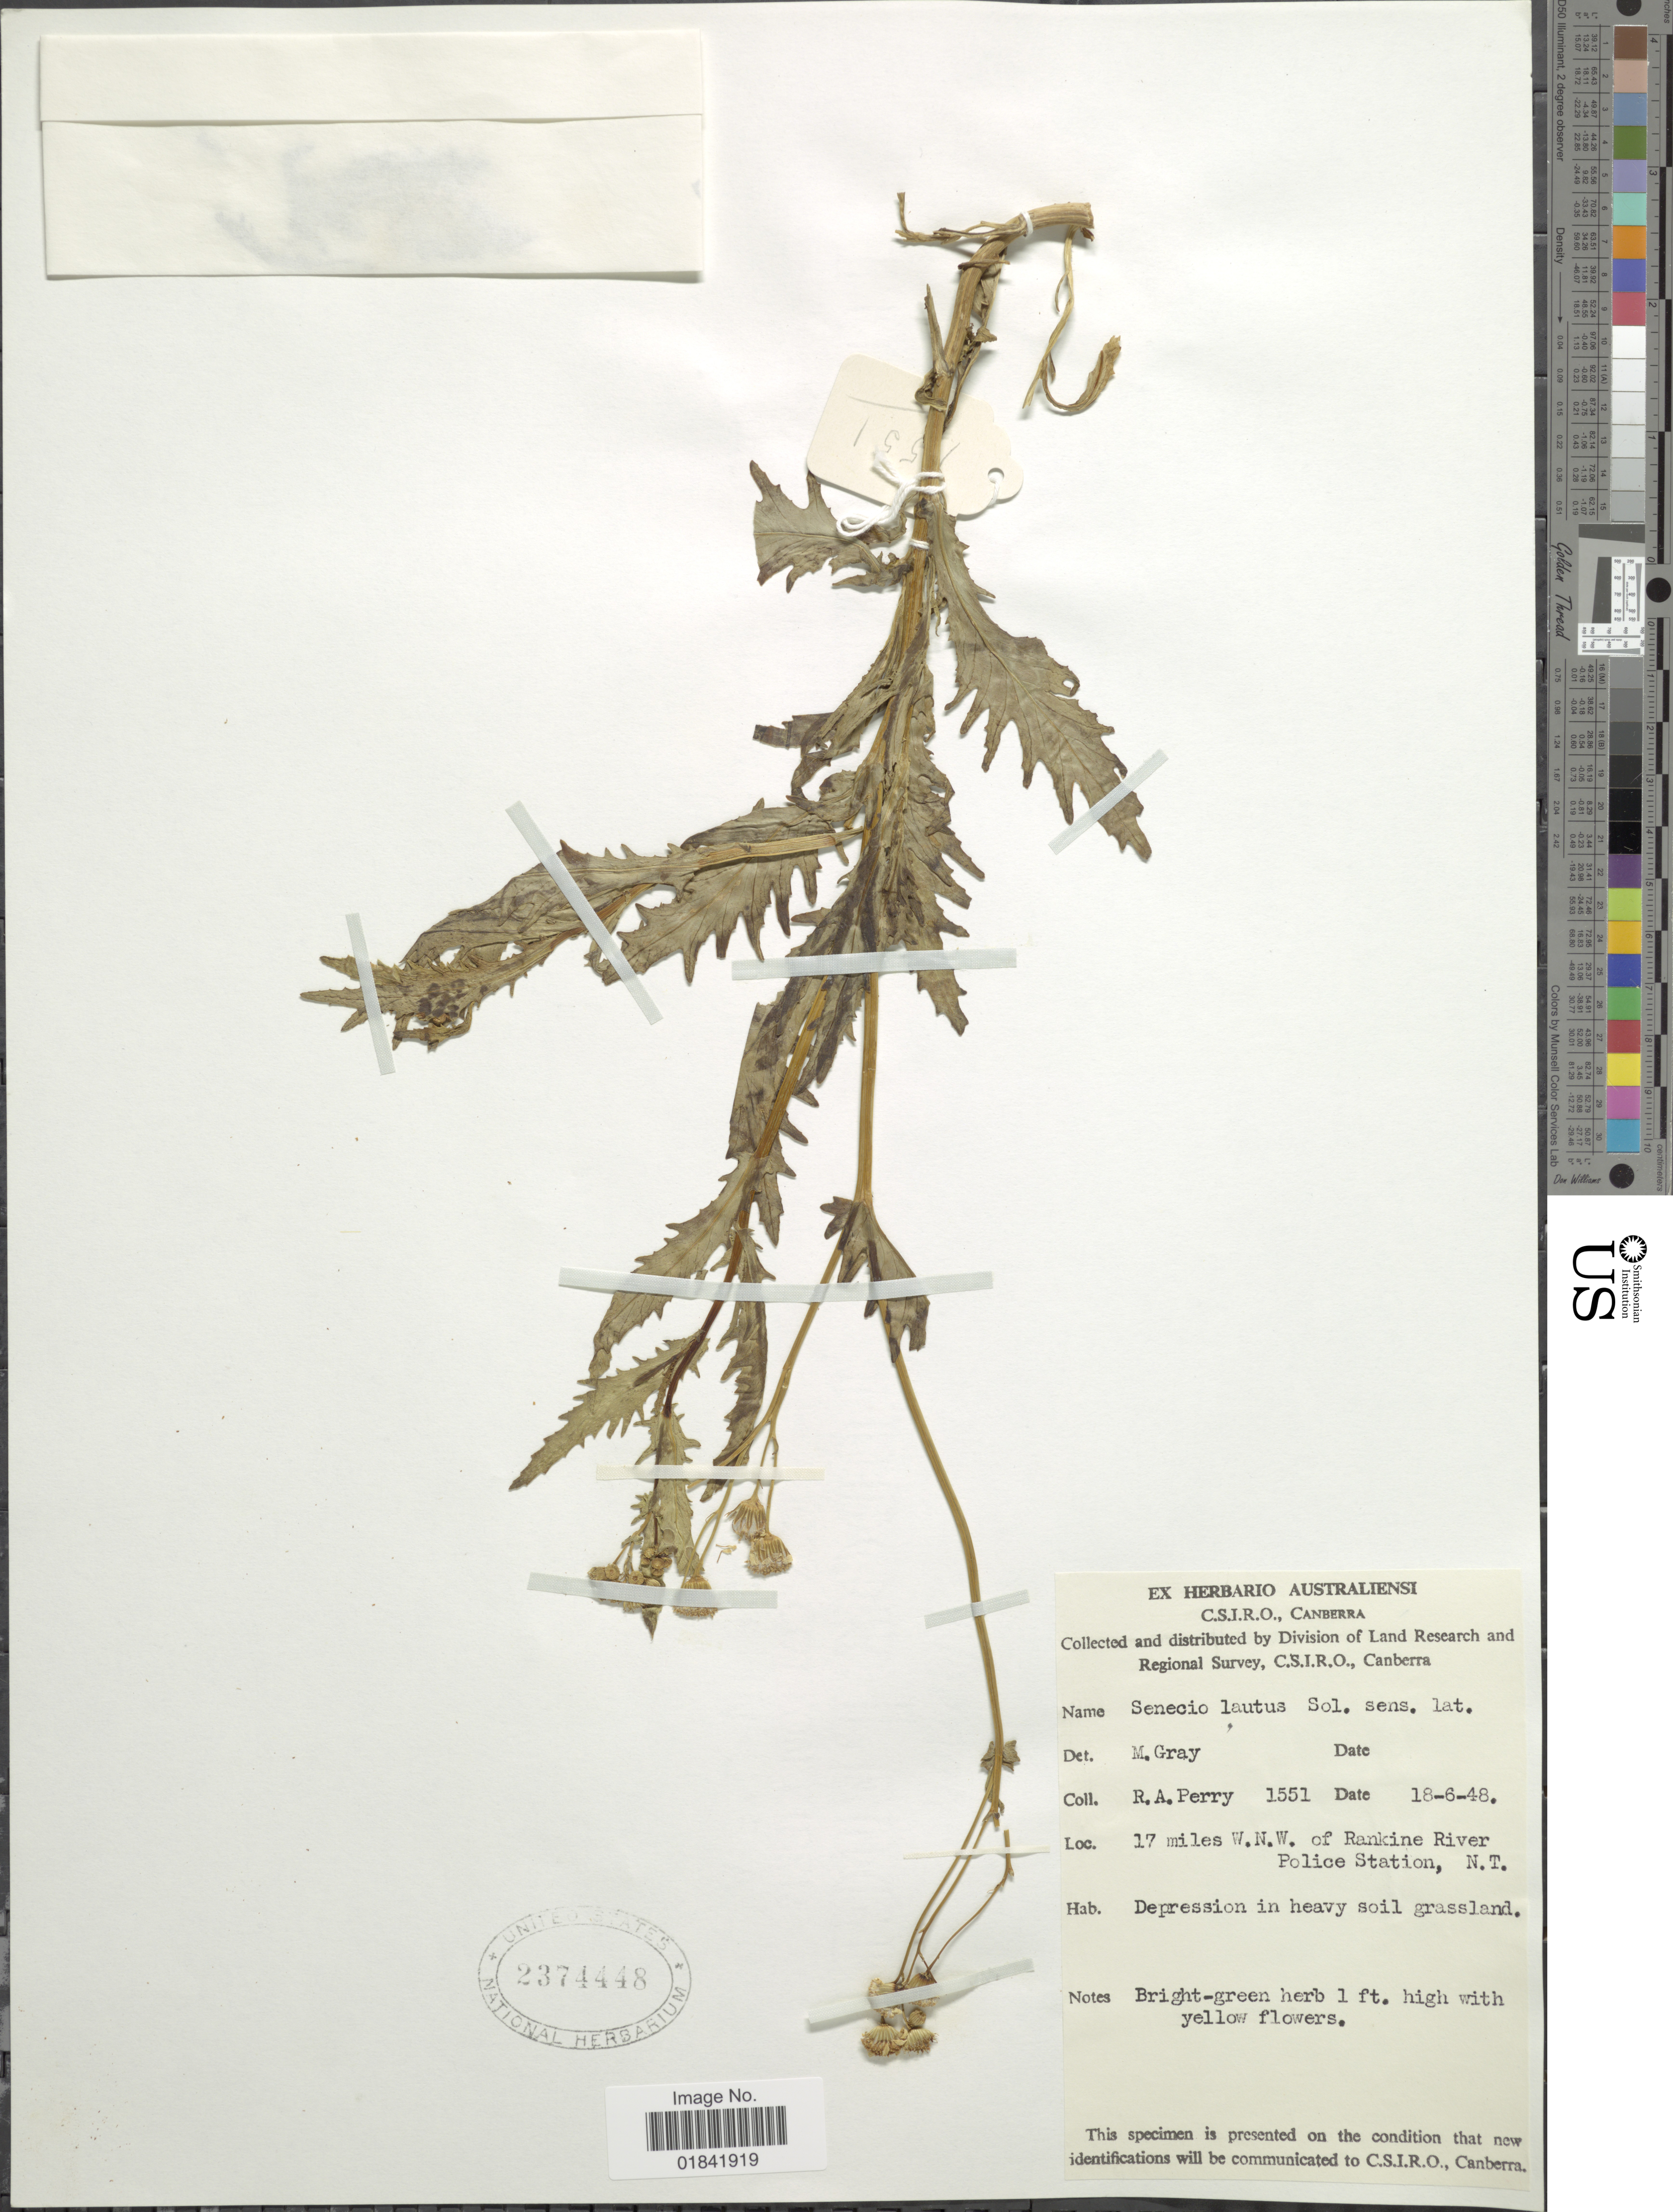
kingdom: Plantae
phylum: Tracheophyta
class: Magnoliopsida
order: Asterales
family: Asteraceae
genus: Senecio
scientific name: Senecio lautus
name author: Sol. ex G. Forst.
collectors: Perry, R. A.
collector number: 1551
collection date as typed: Transcribed d/m/y: 18/6/48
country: Australia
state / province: Northern Territory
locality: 17 miles W. N. W. of Rankine River Police Station, N. T.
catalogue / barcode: US 2374448